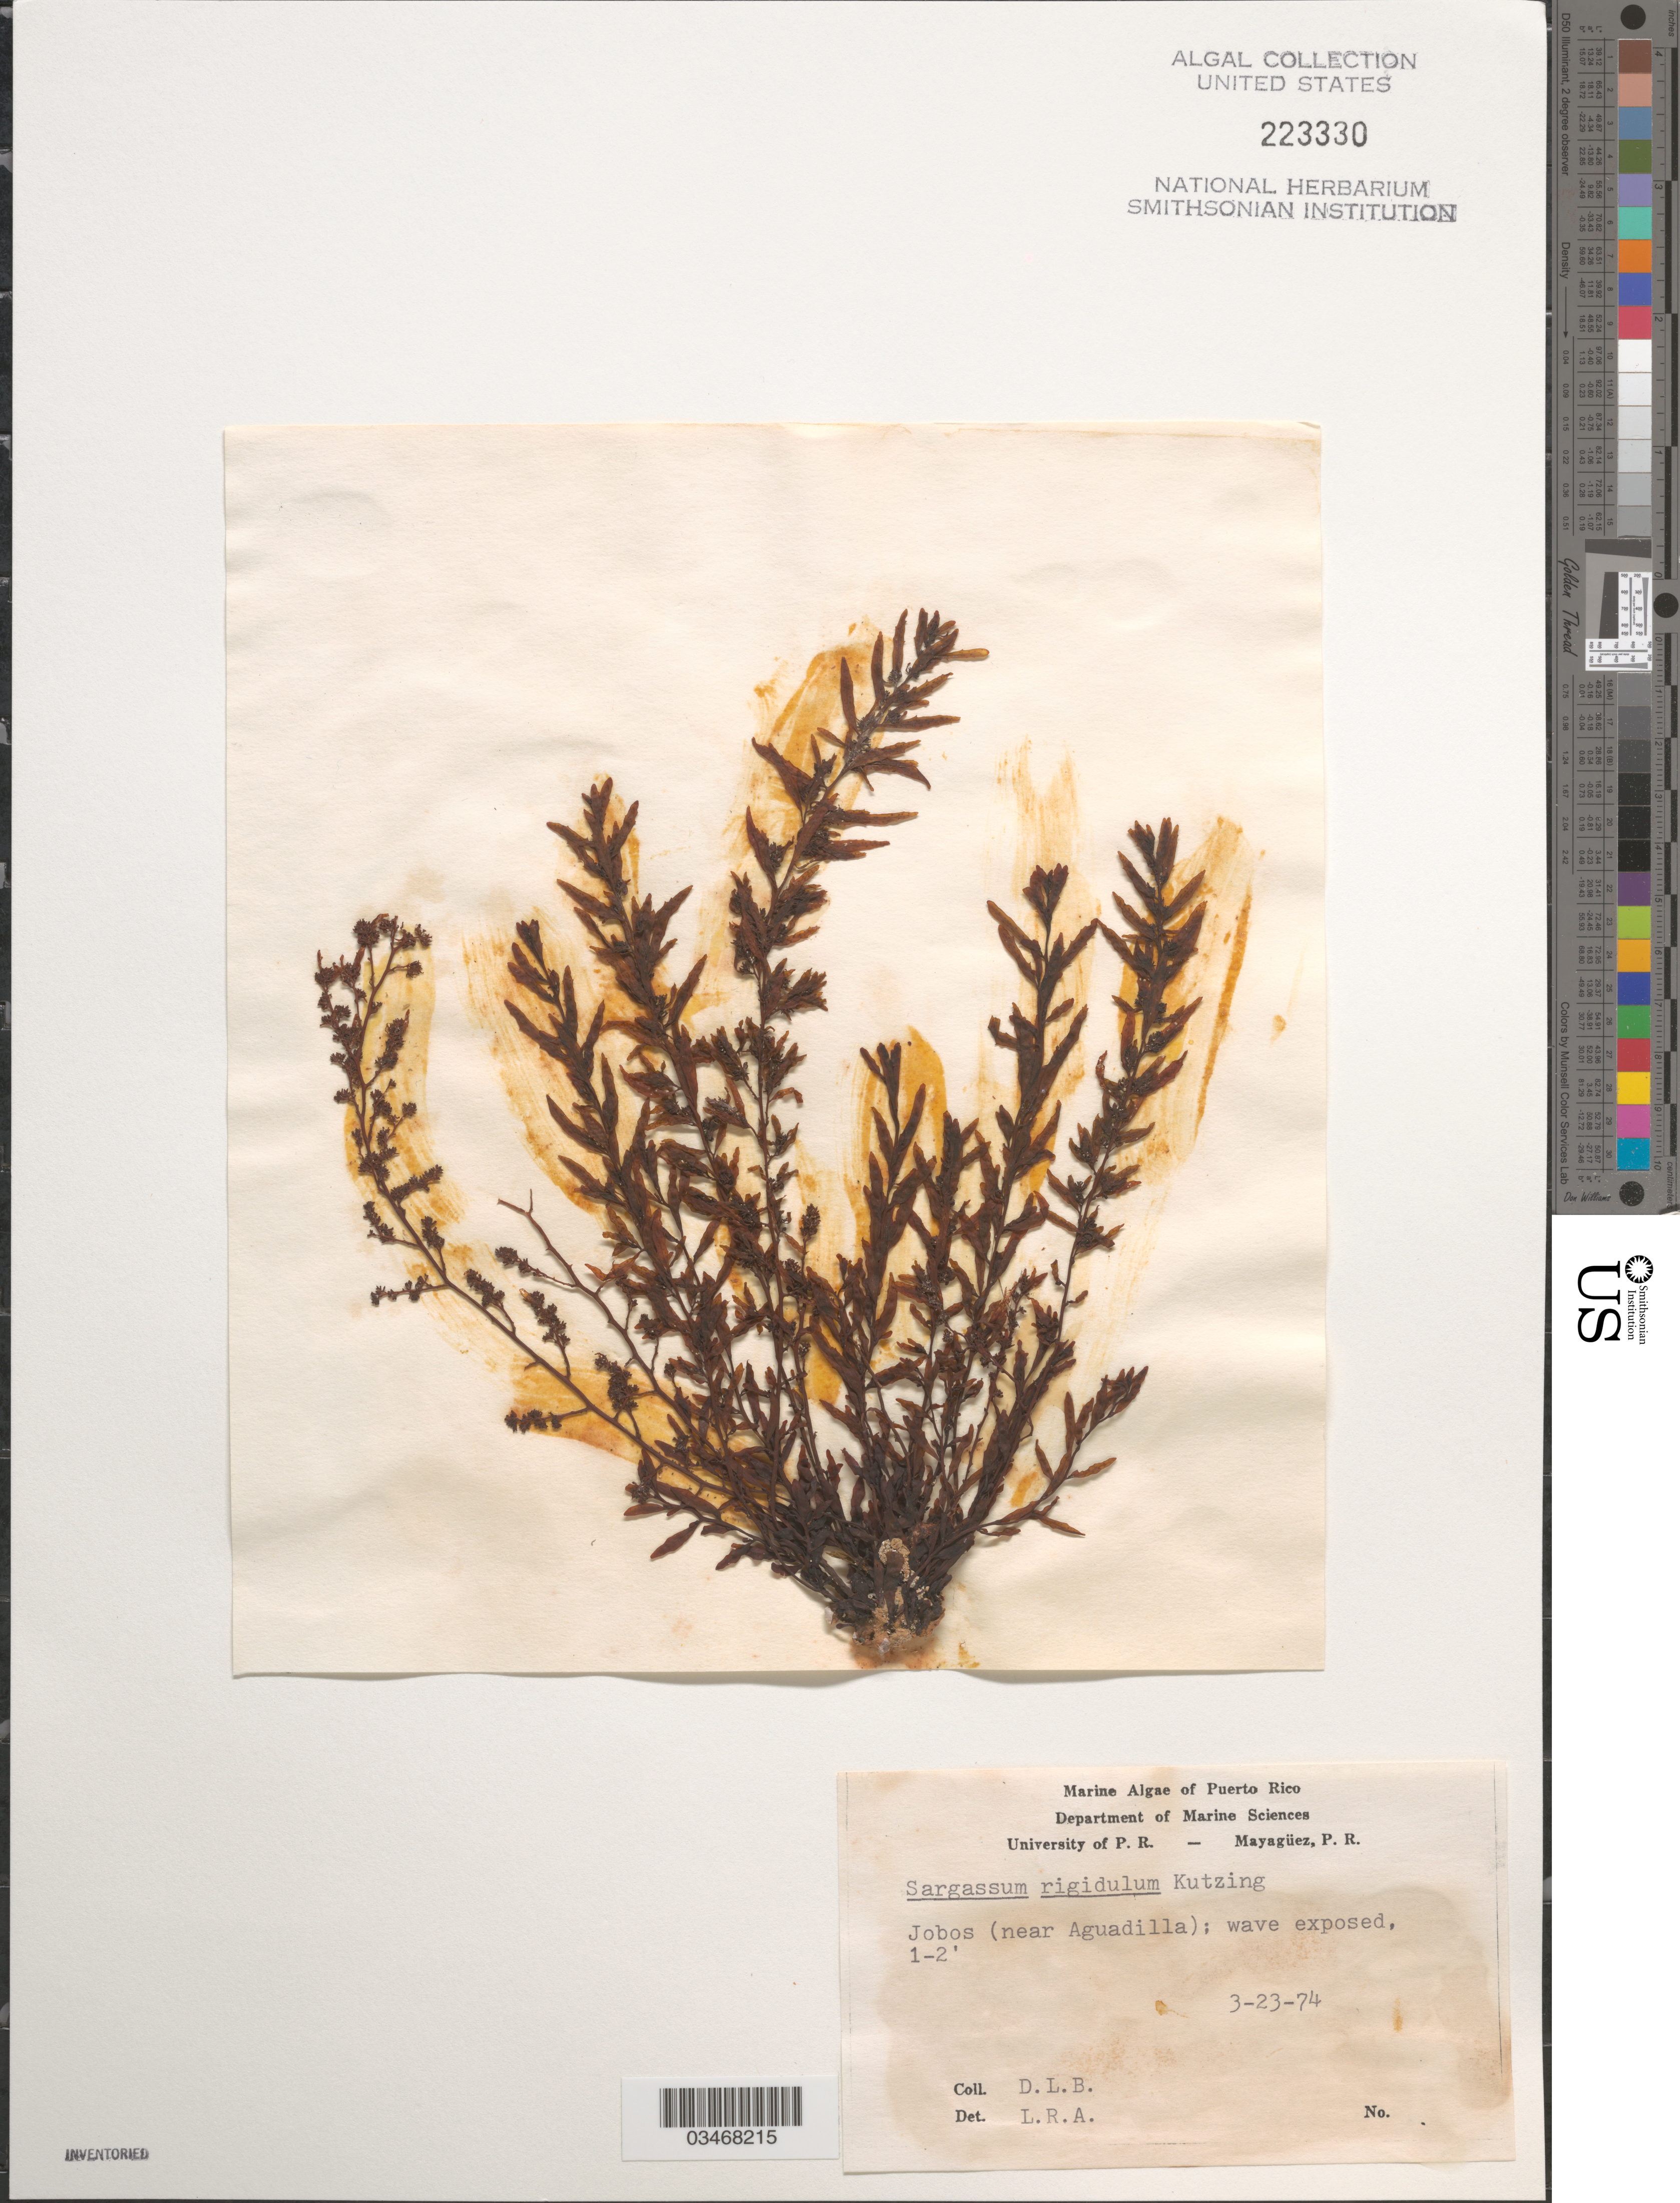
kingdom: Chromista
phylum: Ochrophyta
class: Phaeophyceae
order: Fucales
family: Sargassaceae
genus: Sargassum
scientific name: Sargassum rigidulum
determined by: Almodovar, L. R.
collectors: D.L. Ballantine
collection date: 1974-03-23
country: Puerto Rico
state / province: Aguadilla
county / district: Jobos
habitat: Wave exposed.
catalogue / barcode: US 223330